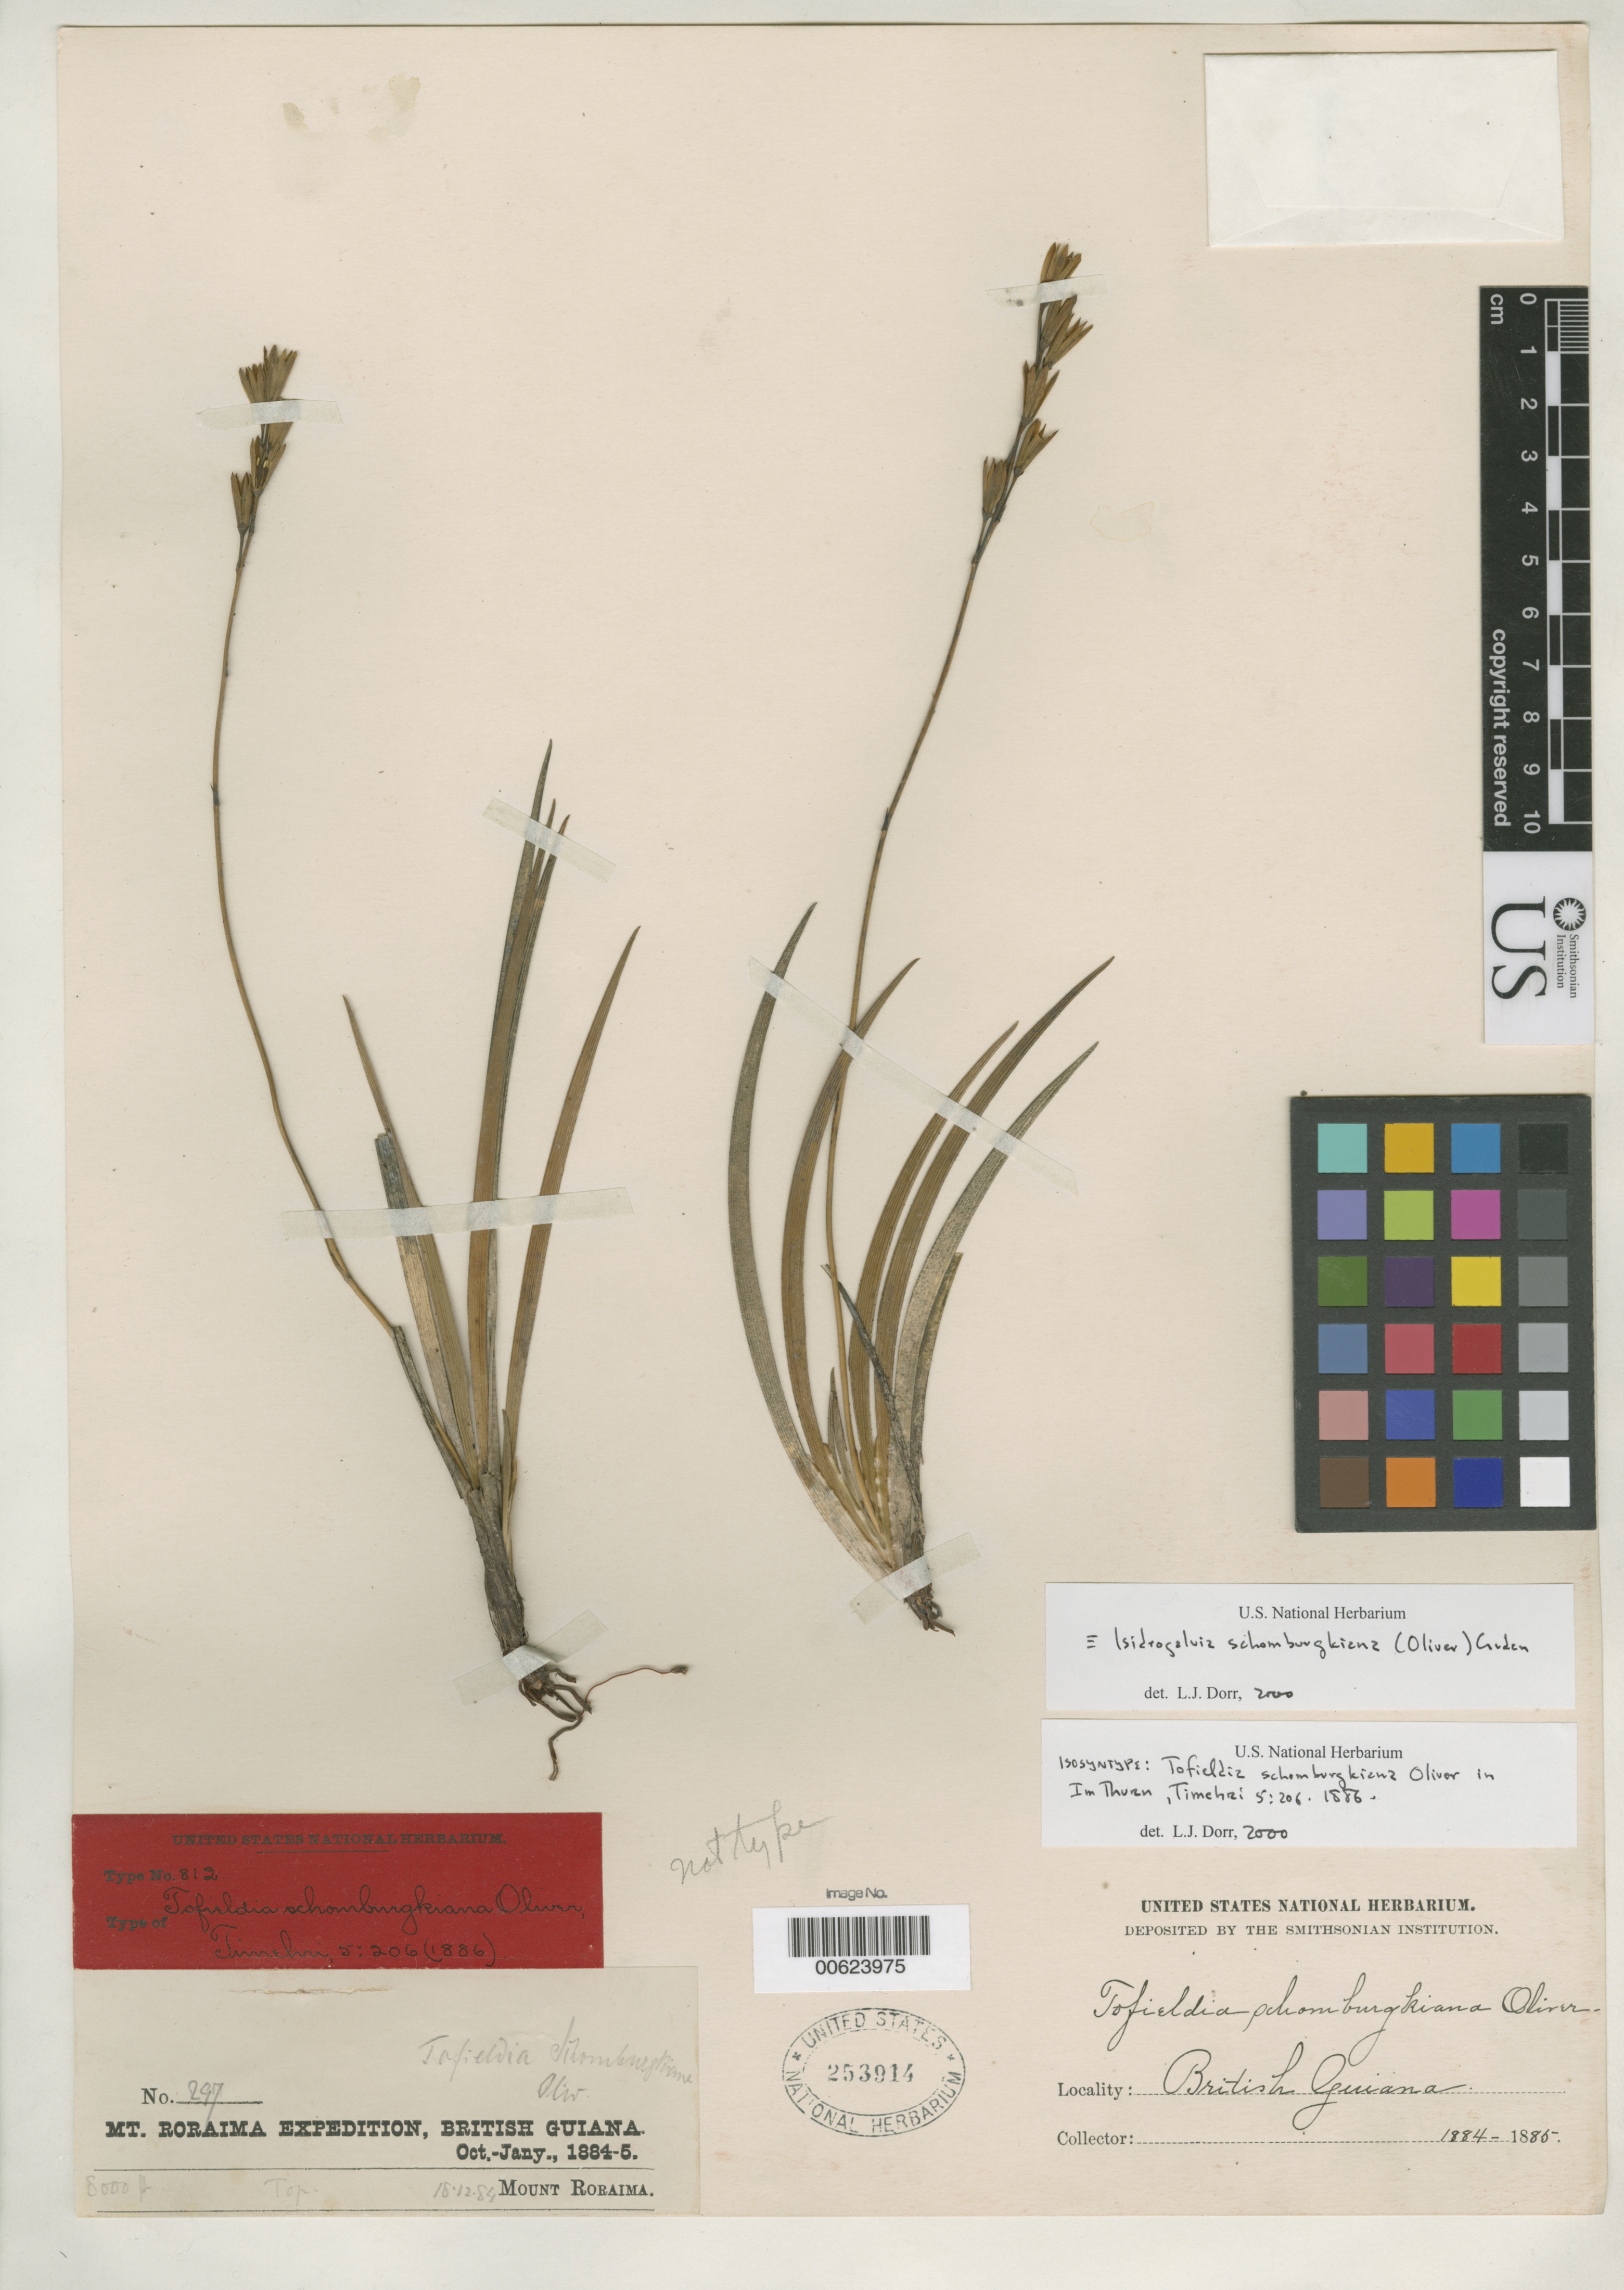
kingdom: Plantae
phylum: Tracheophyta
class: Liliopsida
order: Alismatales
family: Tofieldiaceae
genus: Tofieldia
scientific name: Tofieldia schomburgkiana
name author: Oliv. in Thurn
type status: Isosyntype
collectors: M. R. Schomburgk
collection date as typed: Oct 1884 to -- Jan 1885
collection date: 1884-10/1885-01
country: Guyana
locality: Mt. Roraima.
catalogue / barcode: US 253914